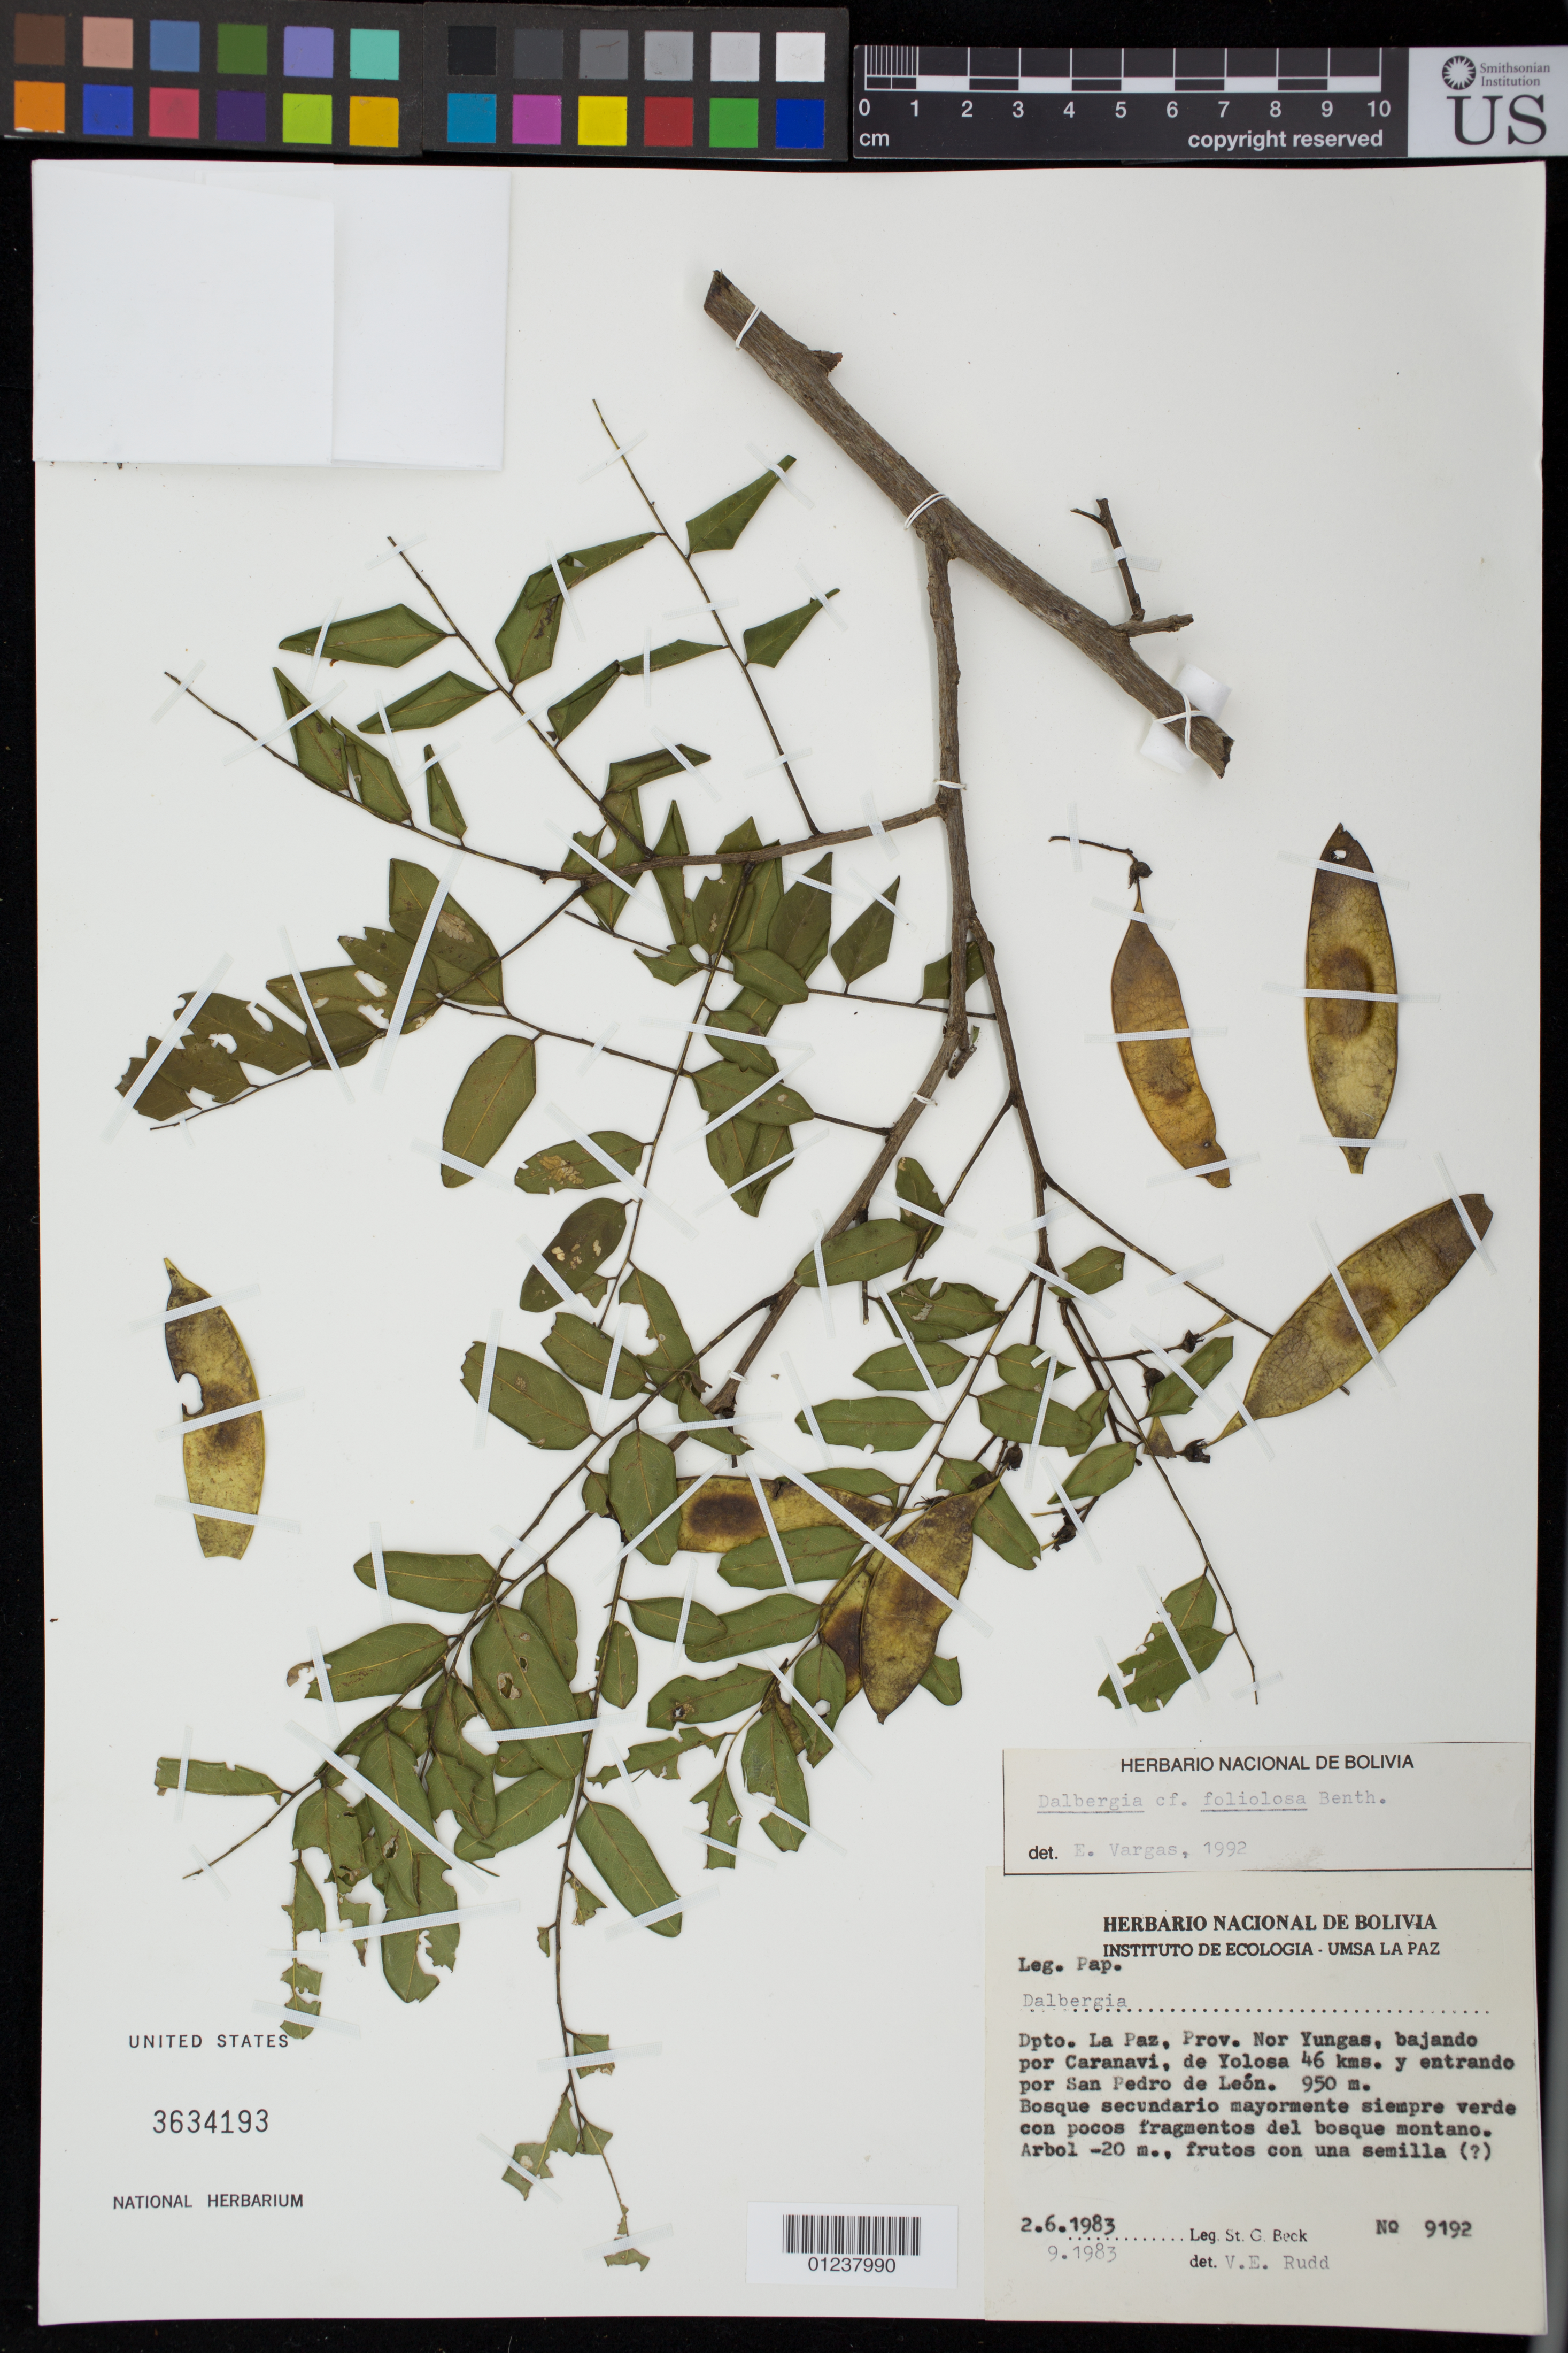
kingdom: Plantae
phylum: Tracheophyta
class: Magnoliopsida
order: Fabales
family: Fabaceae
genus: Dalbergia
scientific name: Dalbergia foliosa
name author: (Benth.) A.M. Carvalho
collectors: G. Beck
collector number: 9192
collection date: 1983-02-06/1983-09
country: Bolivia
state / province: La Paz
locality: Prov. Nor Yungas, bajando por Caranavi, de Yolosa 46 kms. y entrando por San Pedro de Leon.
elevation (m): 950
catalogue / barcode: US 3634193